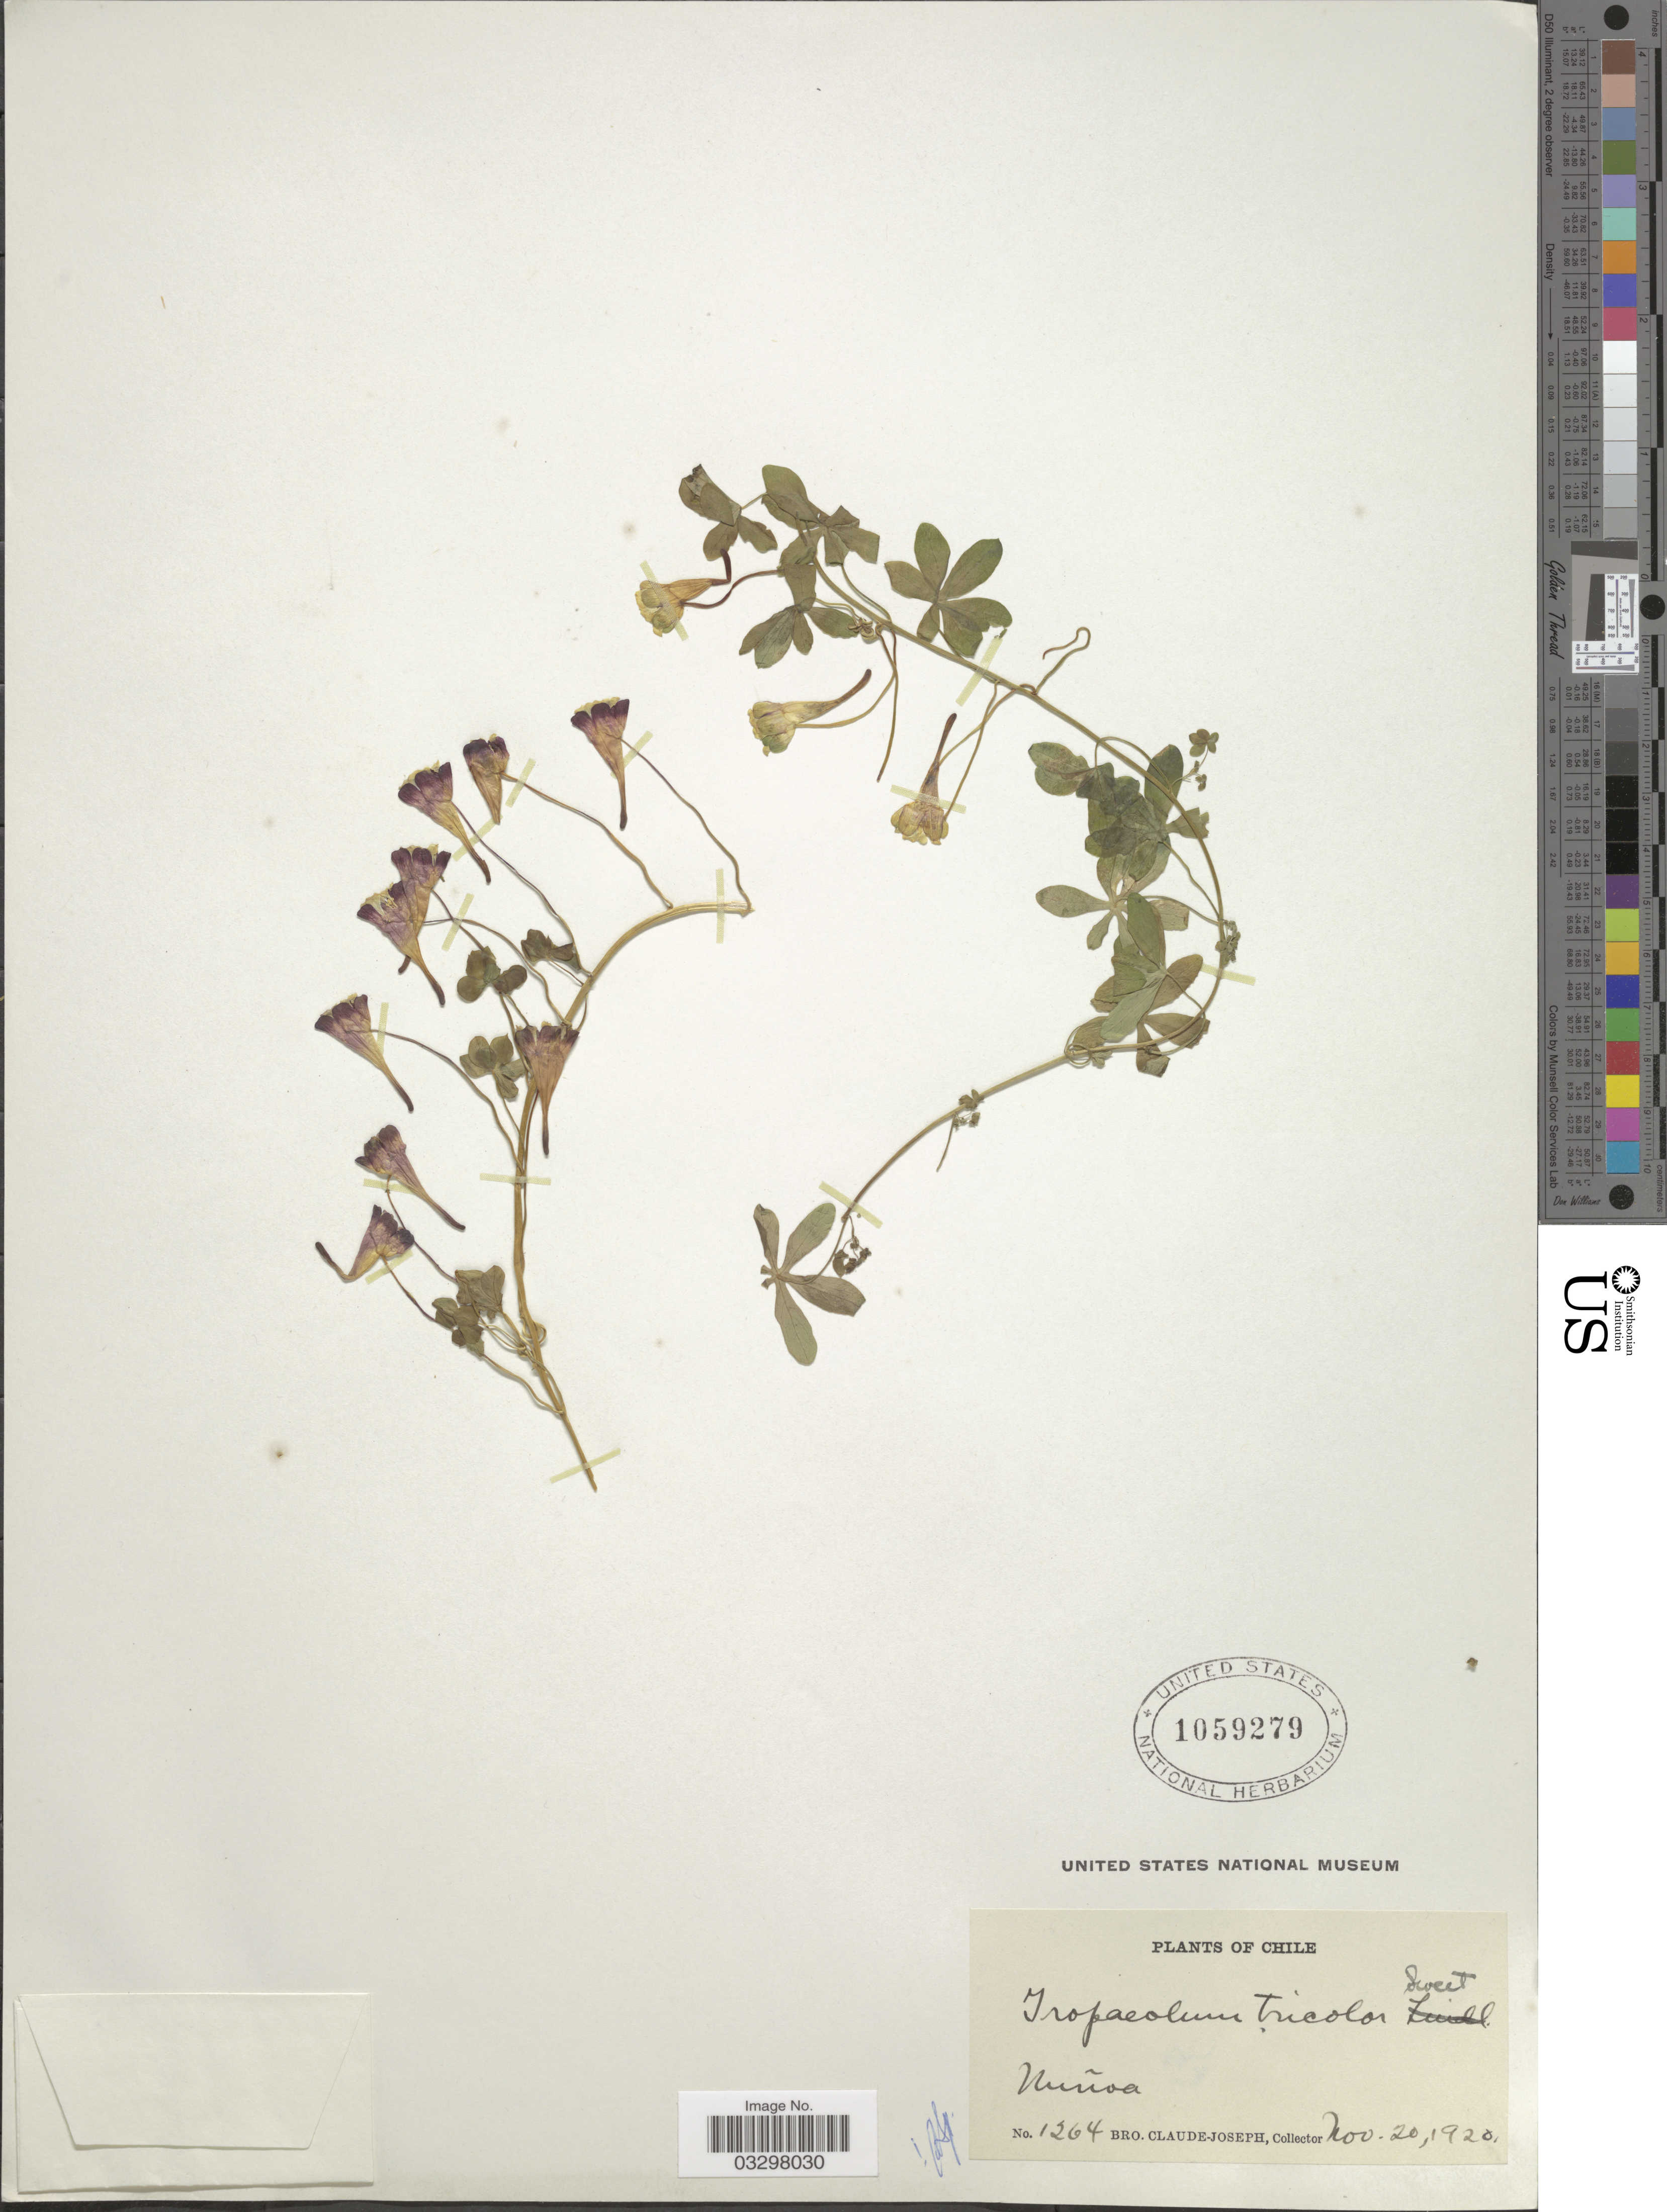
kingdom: Plantae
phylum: Tracheophyta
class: Magnoliopsida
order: Brassicales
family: Tropaeolaceae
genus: Tropaeolum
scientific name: Tropaeolum tricolor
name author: Sweet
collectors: Bro. Claude-Joseph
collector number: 1264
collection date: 1920-11-20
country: Chile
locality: Nuñoa.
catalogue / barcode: US 1059279